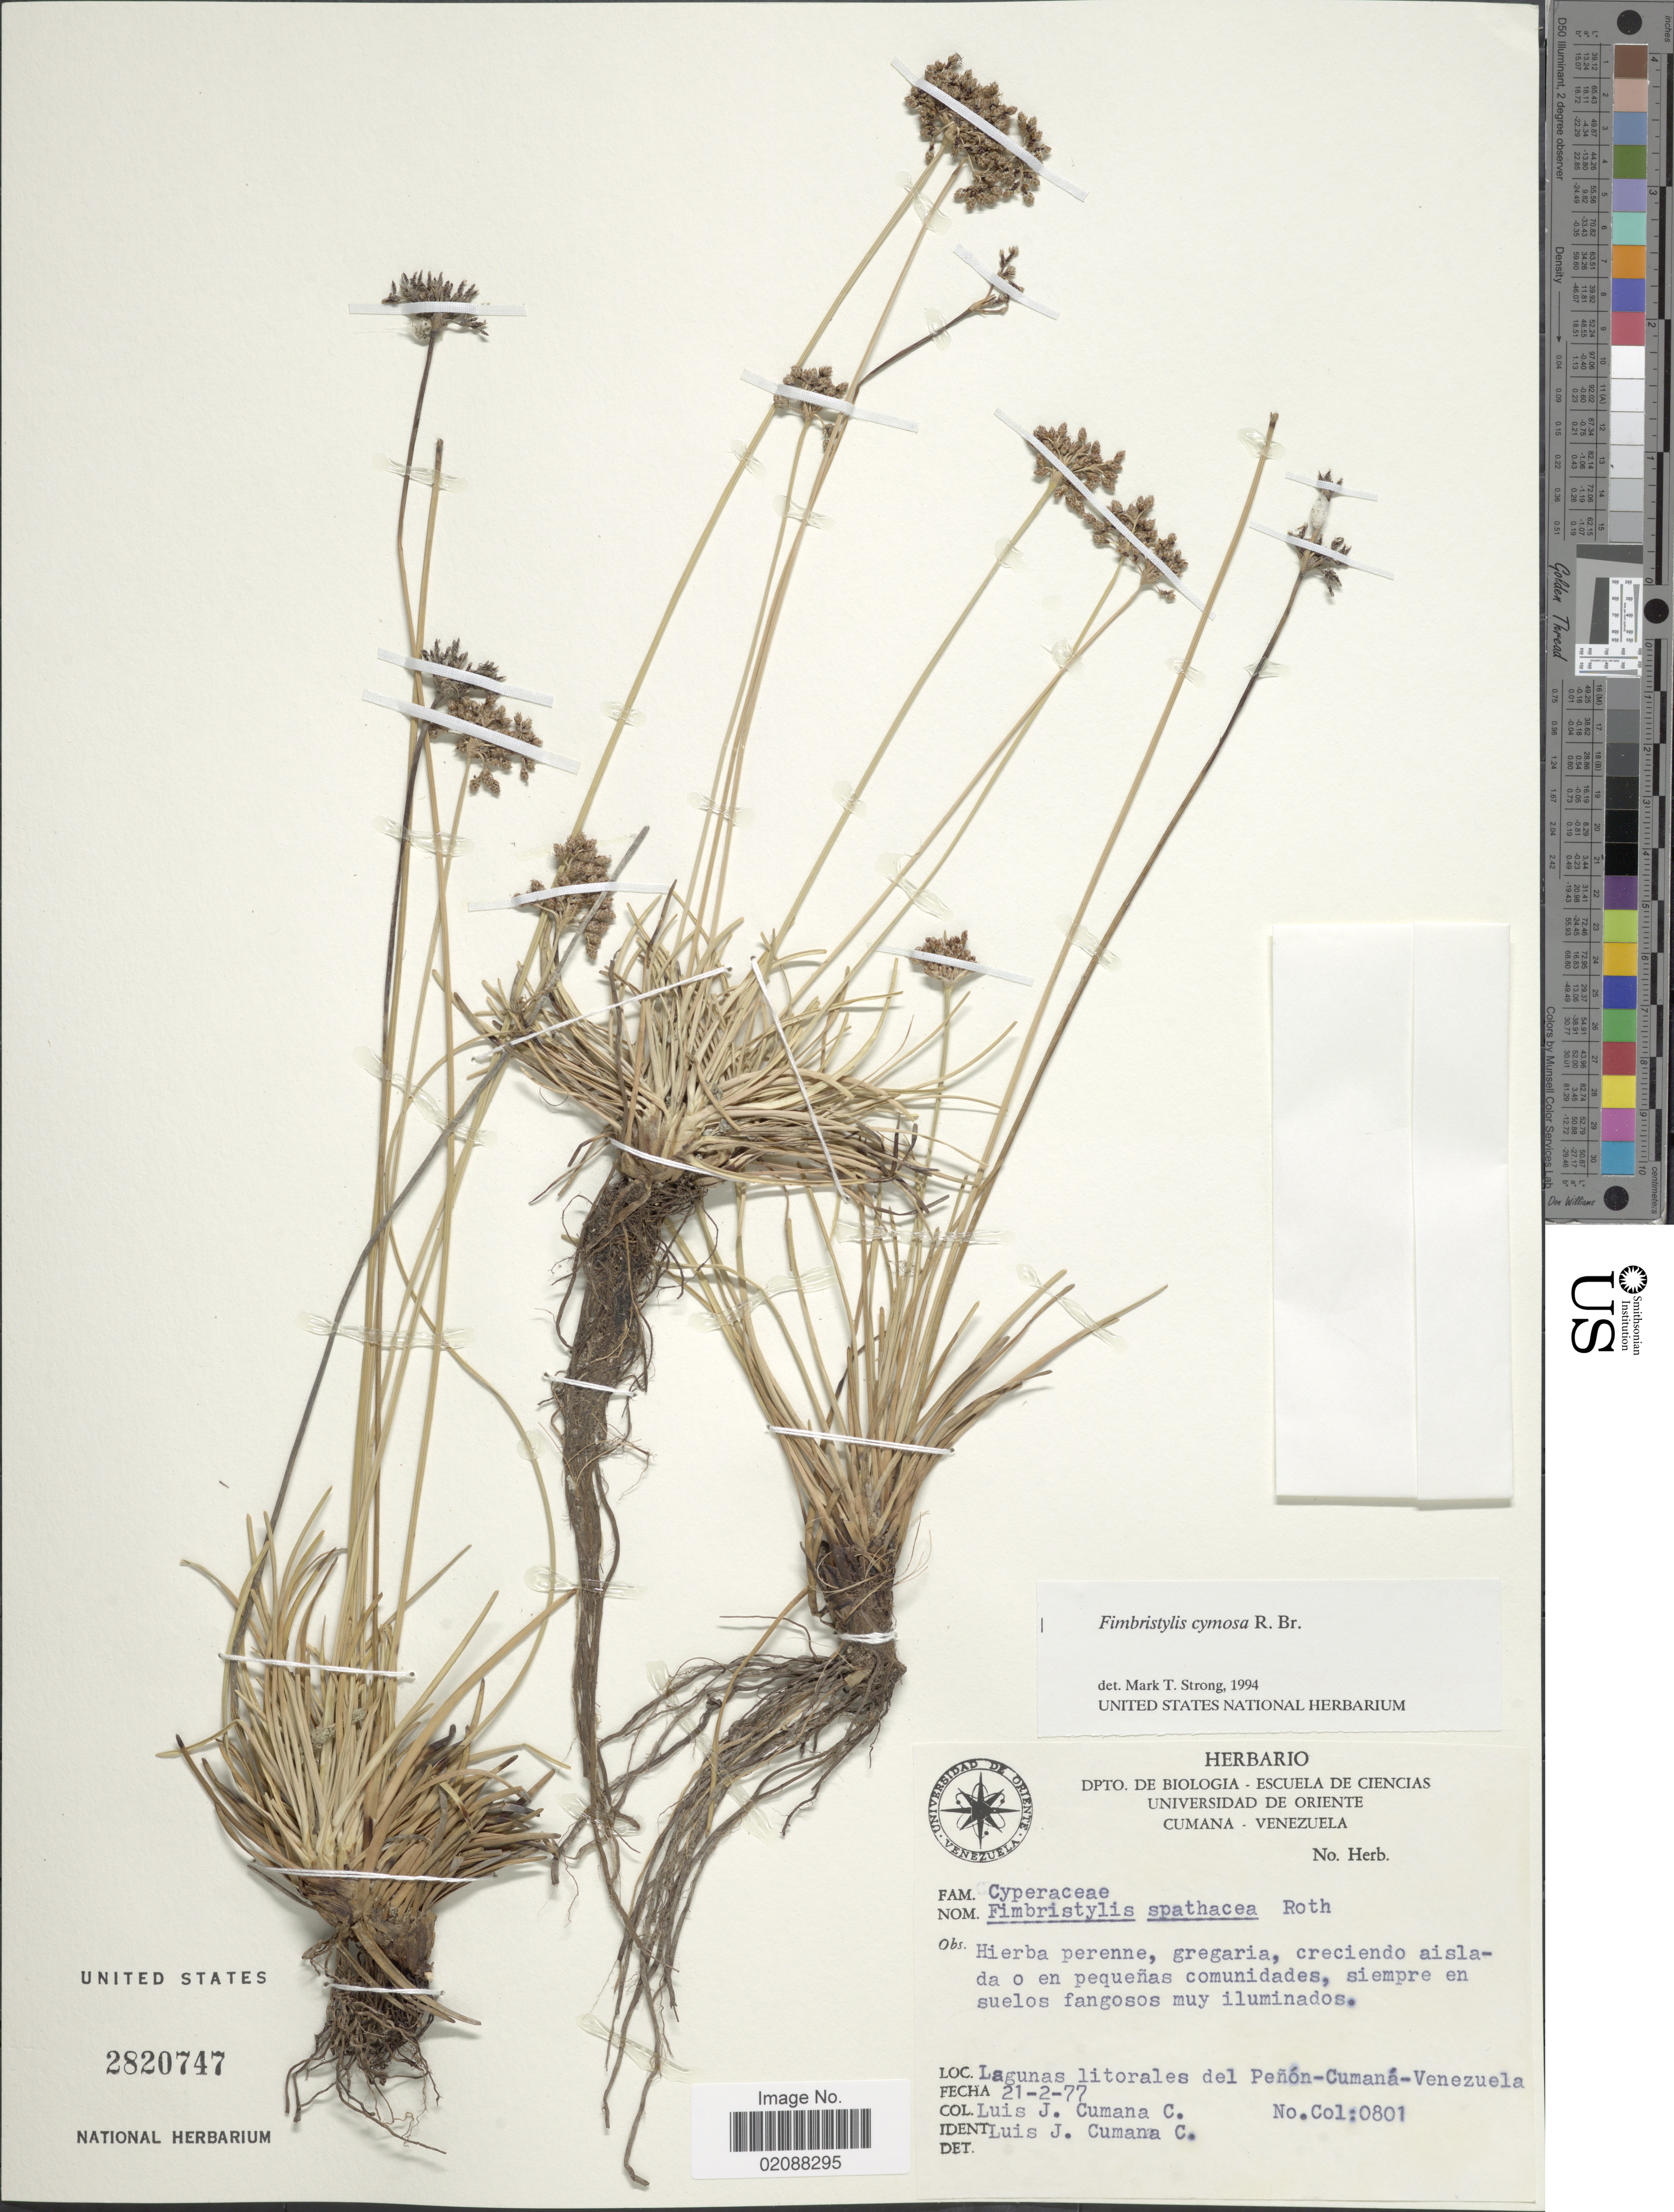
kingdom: Plantae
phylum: Tracheophyta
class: Liliopsida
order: Poales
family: Cyperaceae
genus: Fimbristylis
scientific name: Fimbristylis cymosa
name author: R. Br.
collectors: L. J. Cumaná C.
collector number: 0801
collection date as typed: Transcribed d/m/y: 21/2/77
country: Venezuela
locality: Lagunas litorales del Penon-Cumana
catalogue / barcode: US 2820747